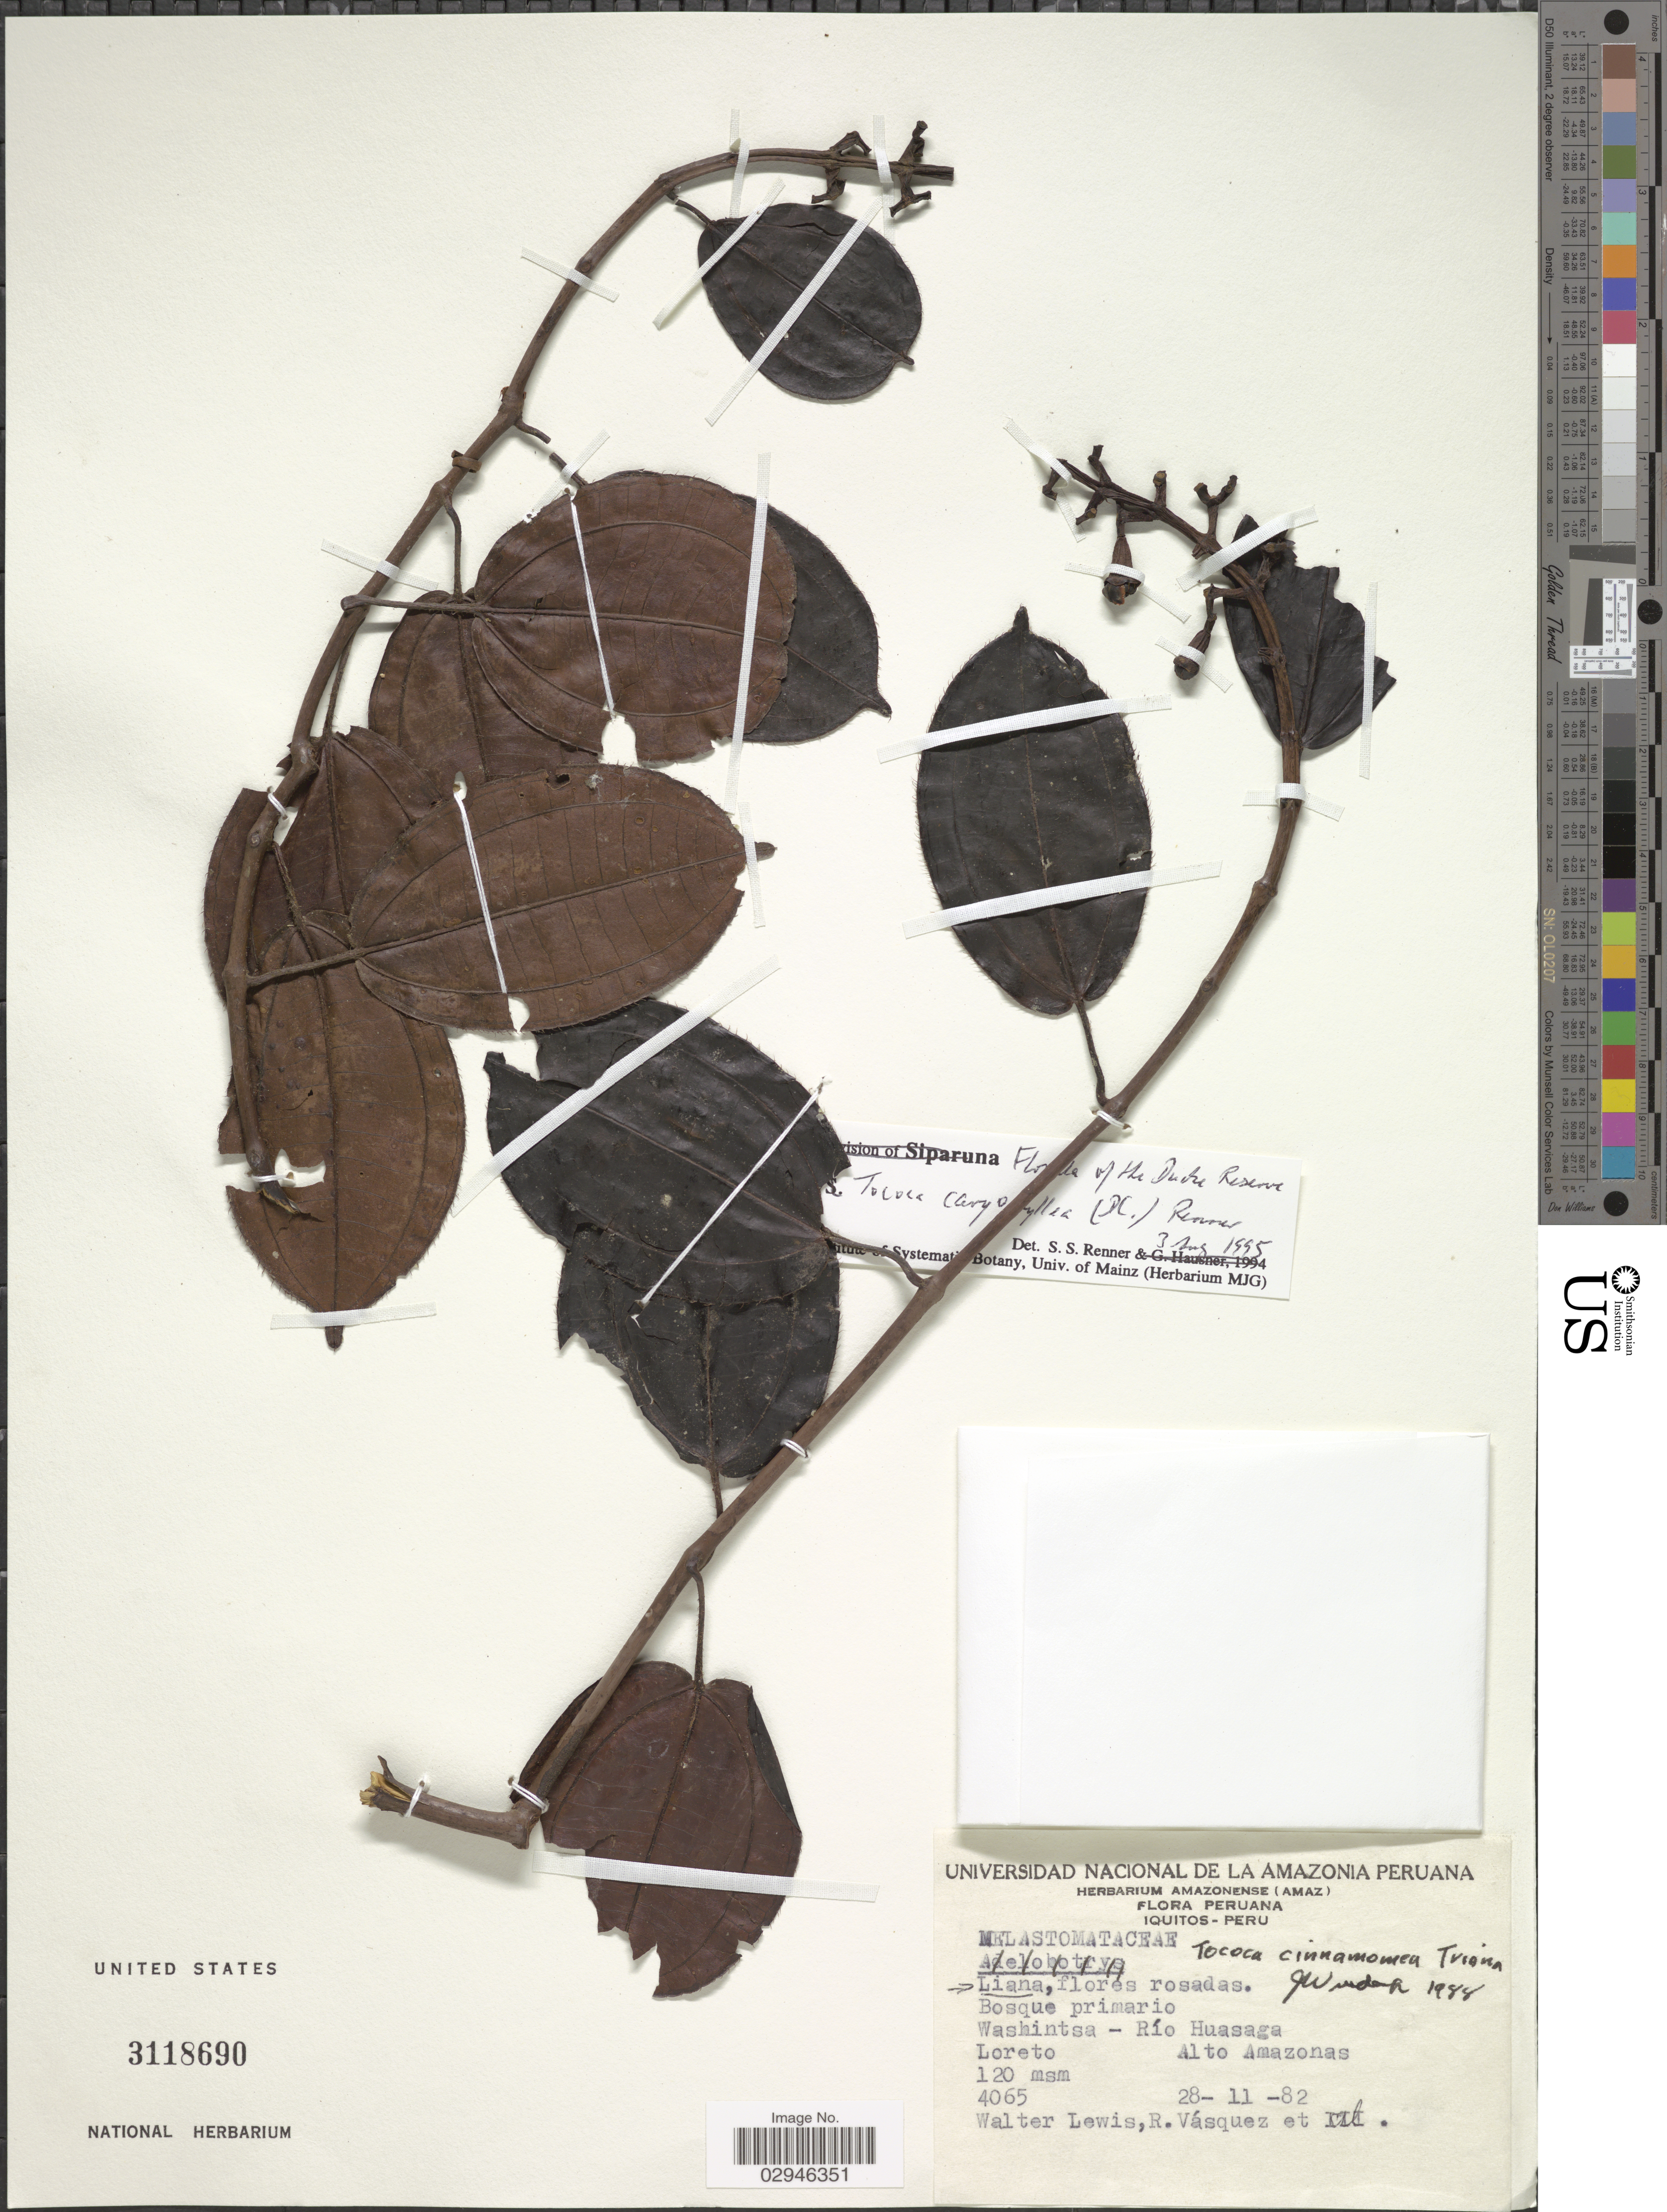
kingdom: Plantae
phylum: Tracheophyta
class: Magnoliopsida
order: Myrtales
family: Melastomataceae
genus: Tococa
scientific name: Tococa caryophyllea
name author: (DC.) S.S. Renner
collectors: W. H. Lewis, R. Vásquez & et al.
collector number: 4065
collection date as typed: Transcribed d/m/y: 28/11/82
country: Peru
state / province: Loreto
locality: Washintsa - Rio Huasaga, Loreto, Alto Amazonas.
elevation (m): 120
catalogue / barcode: US 3118690